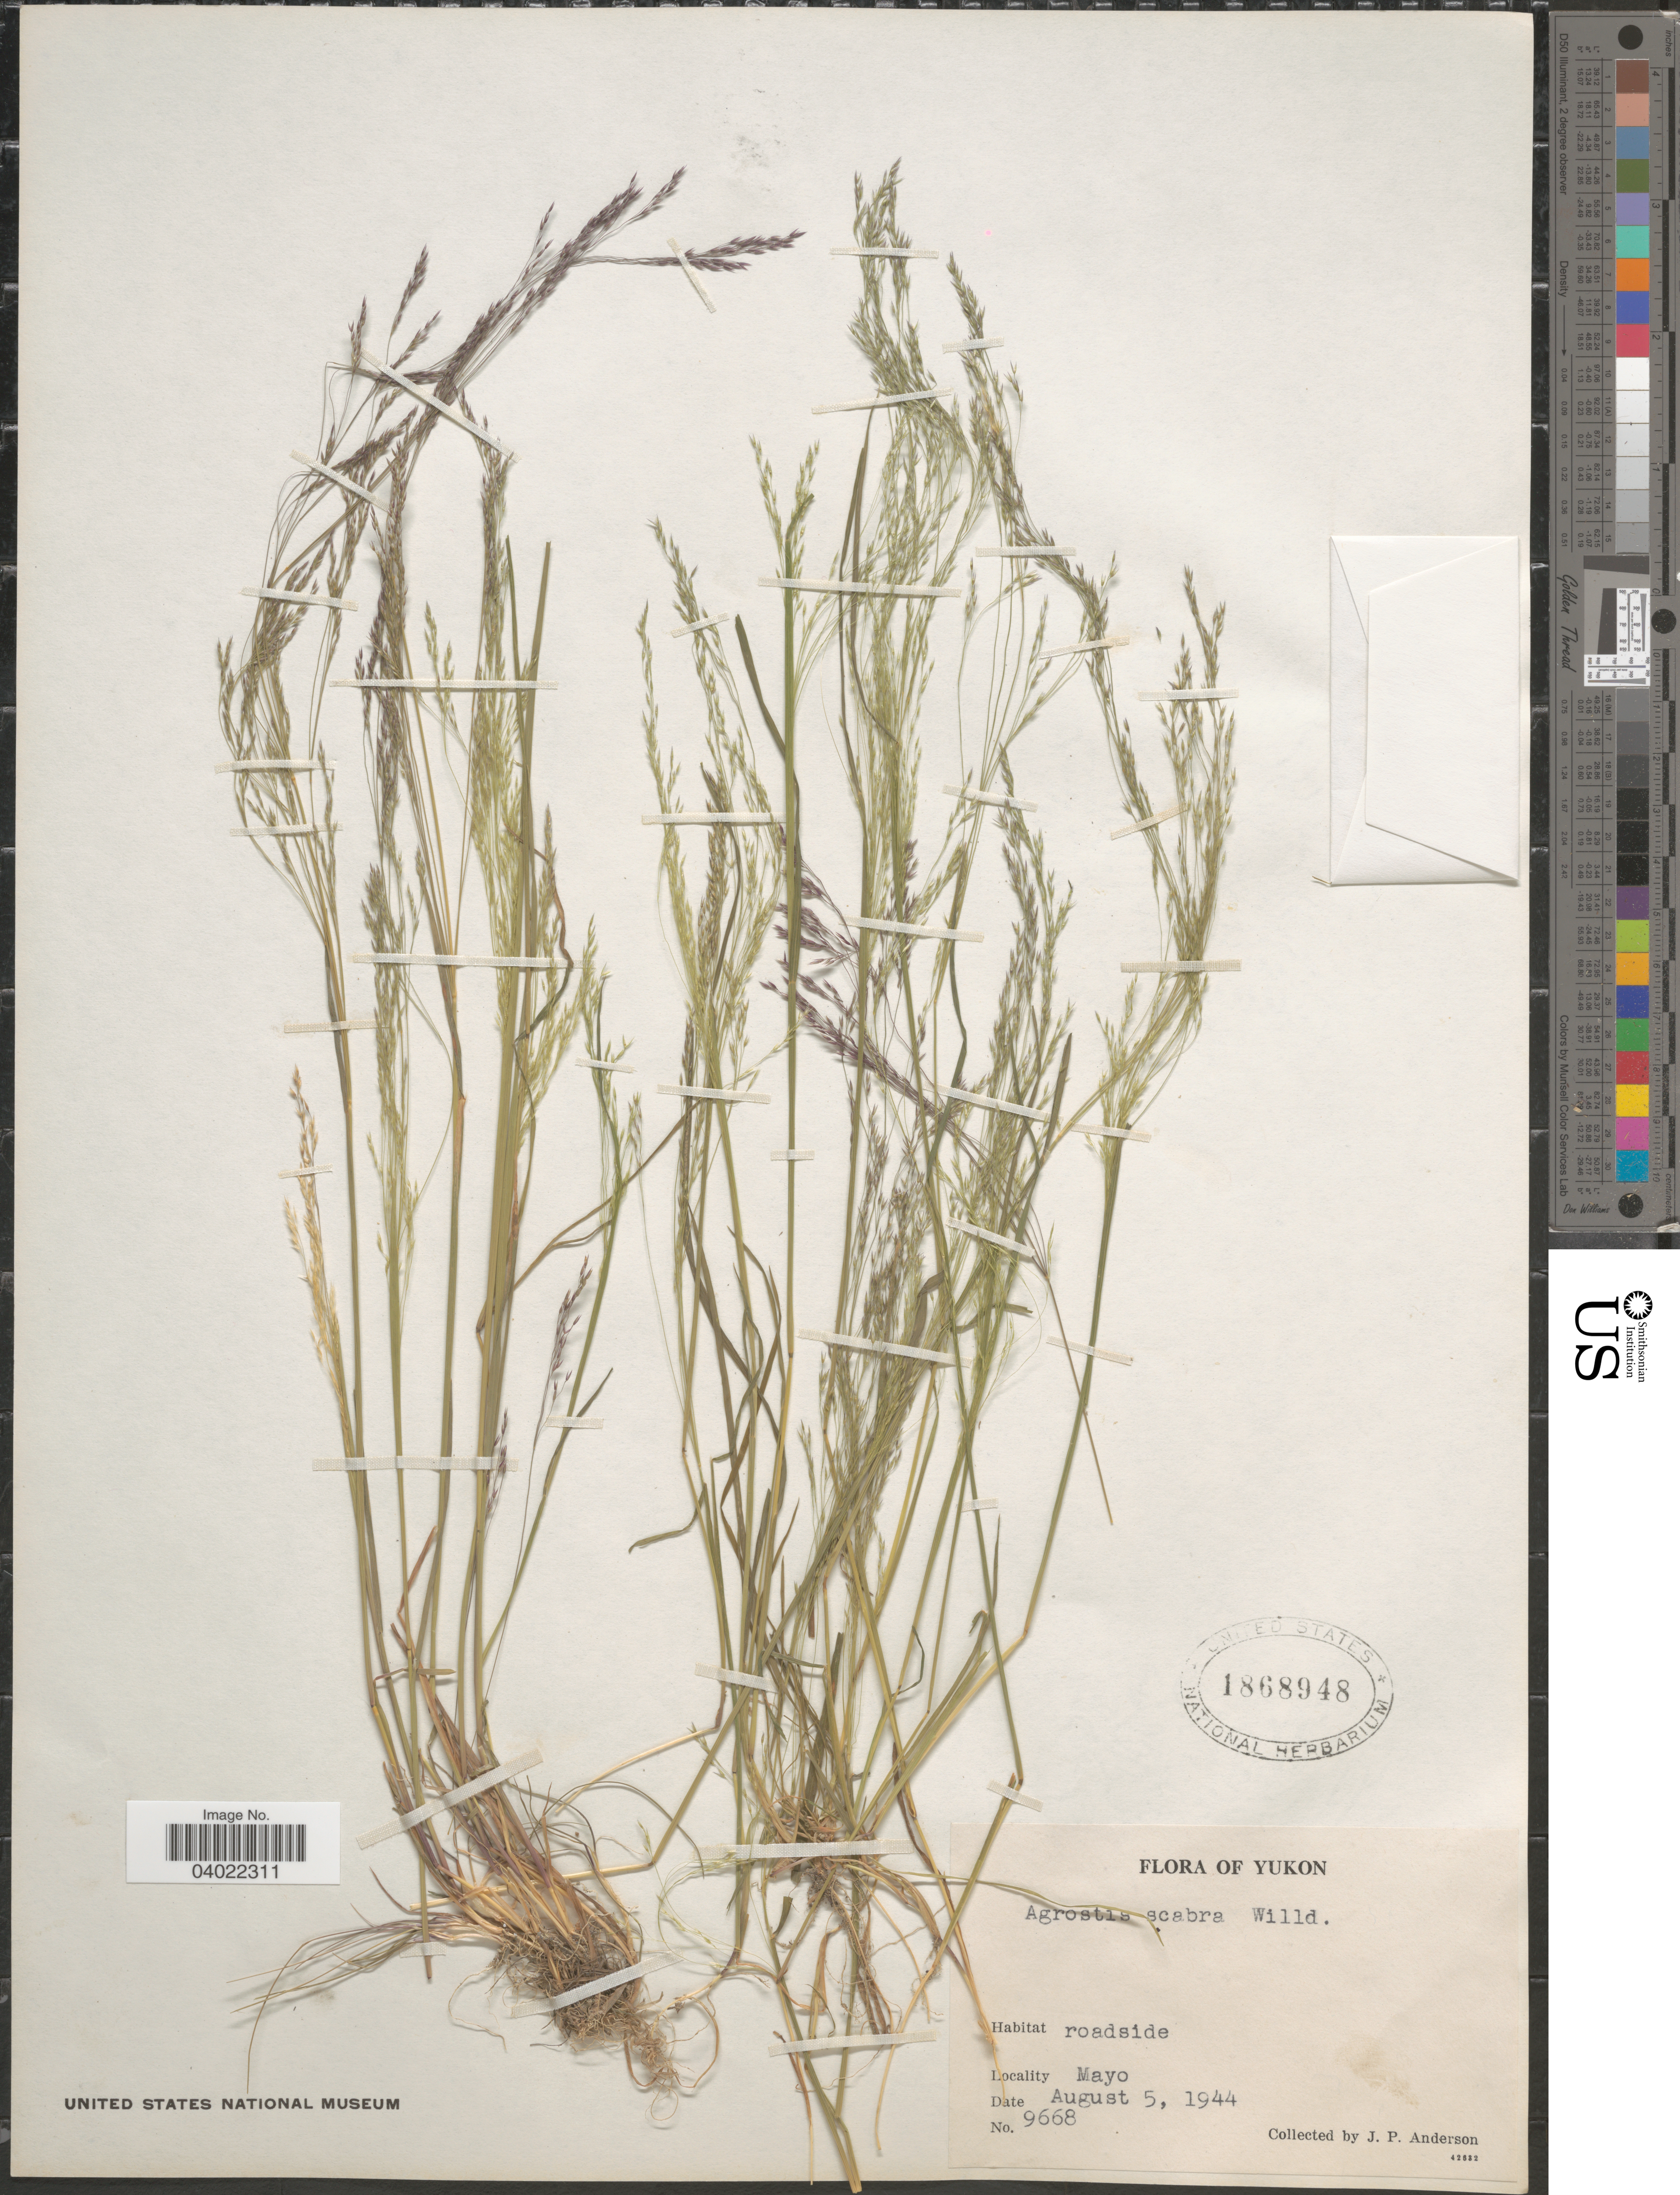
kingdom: Plantae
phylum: Tracheophyta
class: Liliopsida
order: Poales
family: Poaceae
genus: Agrostis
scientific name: Agrostis scabra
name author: Willd.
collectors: J. P. Anderson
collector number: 9668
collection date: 1944-08-05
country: Canada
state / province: Yukon Territory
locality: Yukon. Mayo.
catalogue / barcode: US 1868948